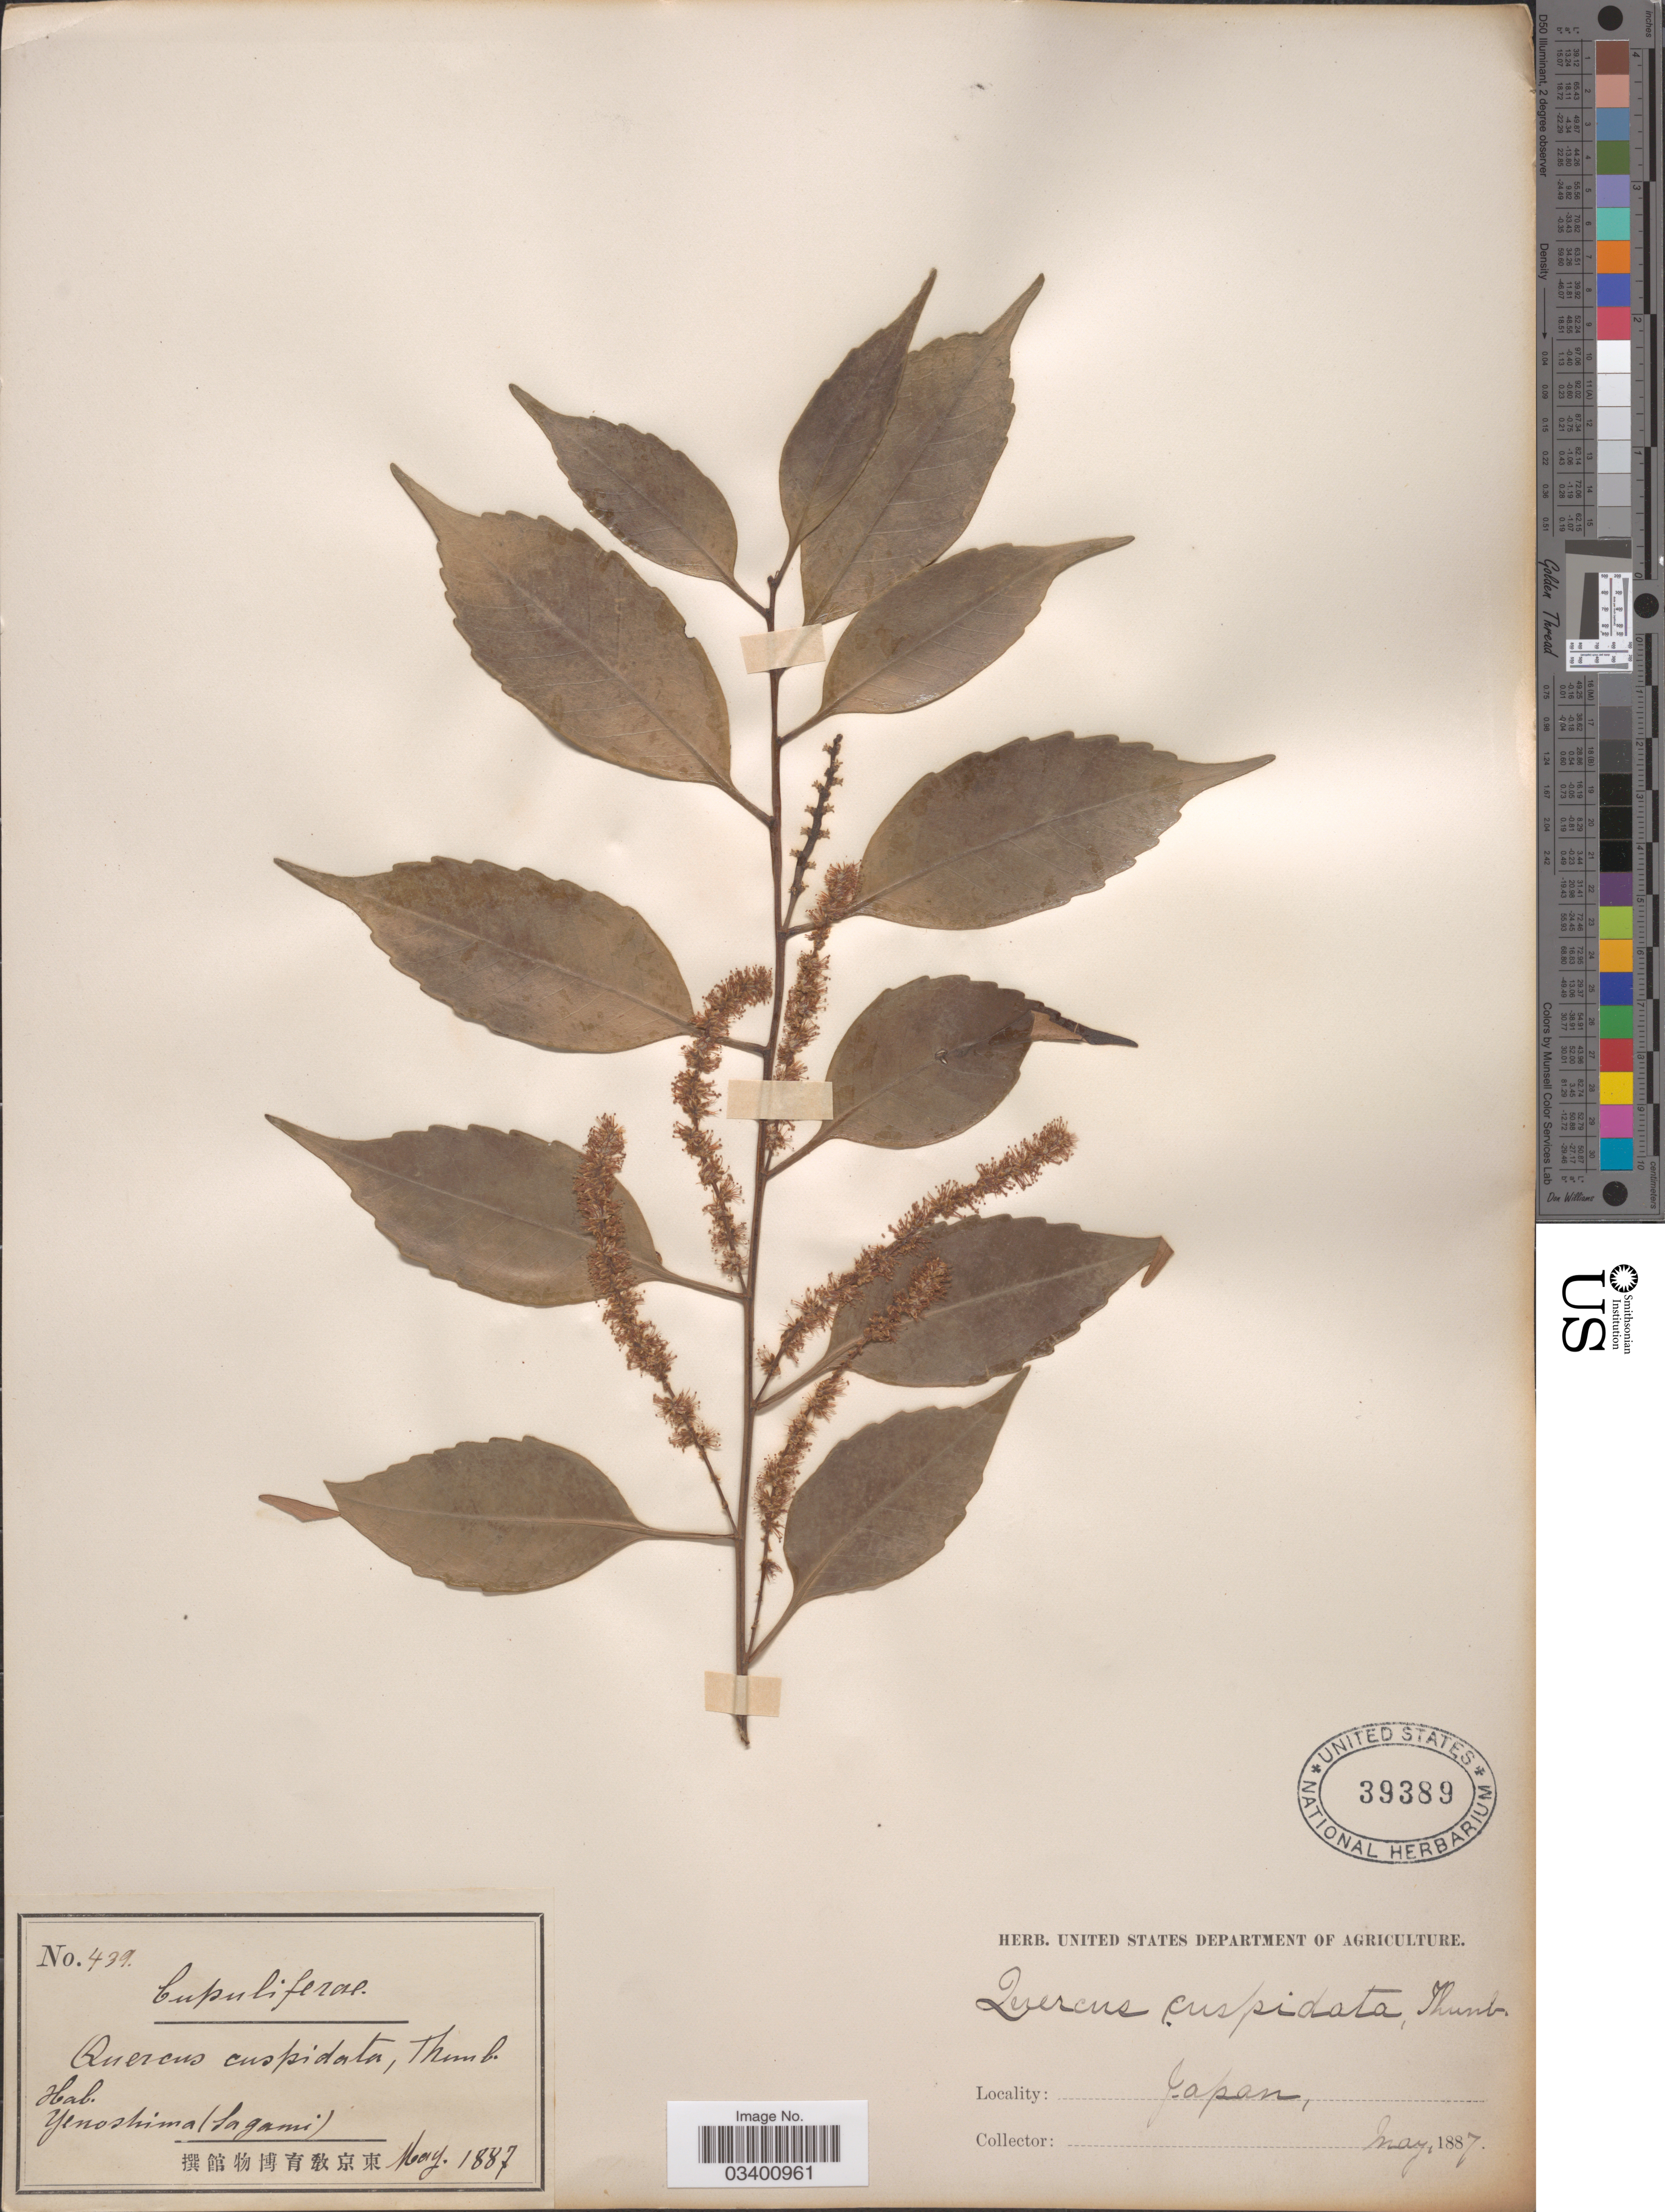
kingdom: Plantae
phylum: Tracheophyta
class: Magnoliopsida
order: Fagales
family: Fagaceae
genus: Castanopsis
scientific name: Castanopsis cuspidata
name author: (Thunb.) Schottky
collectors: ex herb. U. S. Department of Agriculture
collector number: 439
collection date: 1887-05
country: Japan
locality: Yenoshima (Sagami).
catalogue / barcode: US 39389